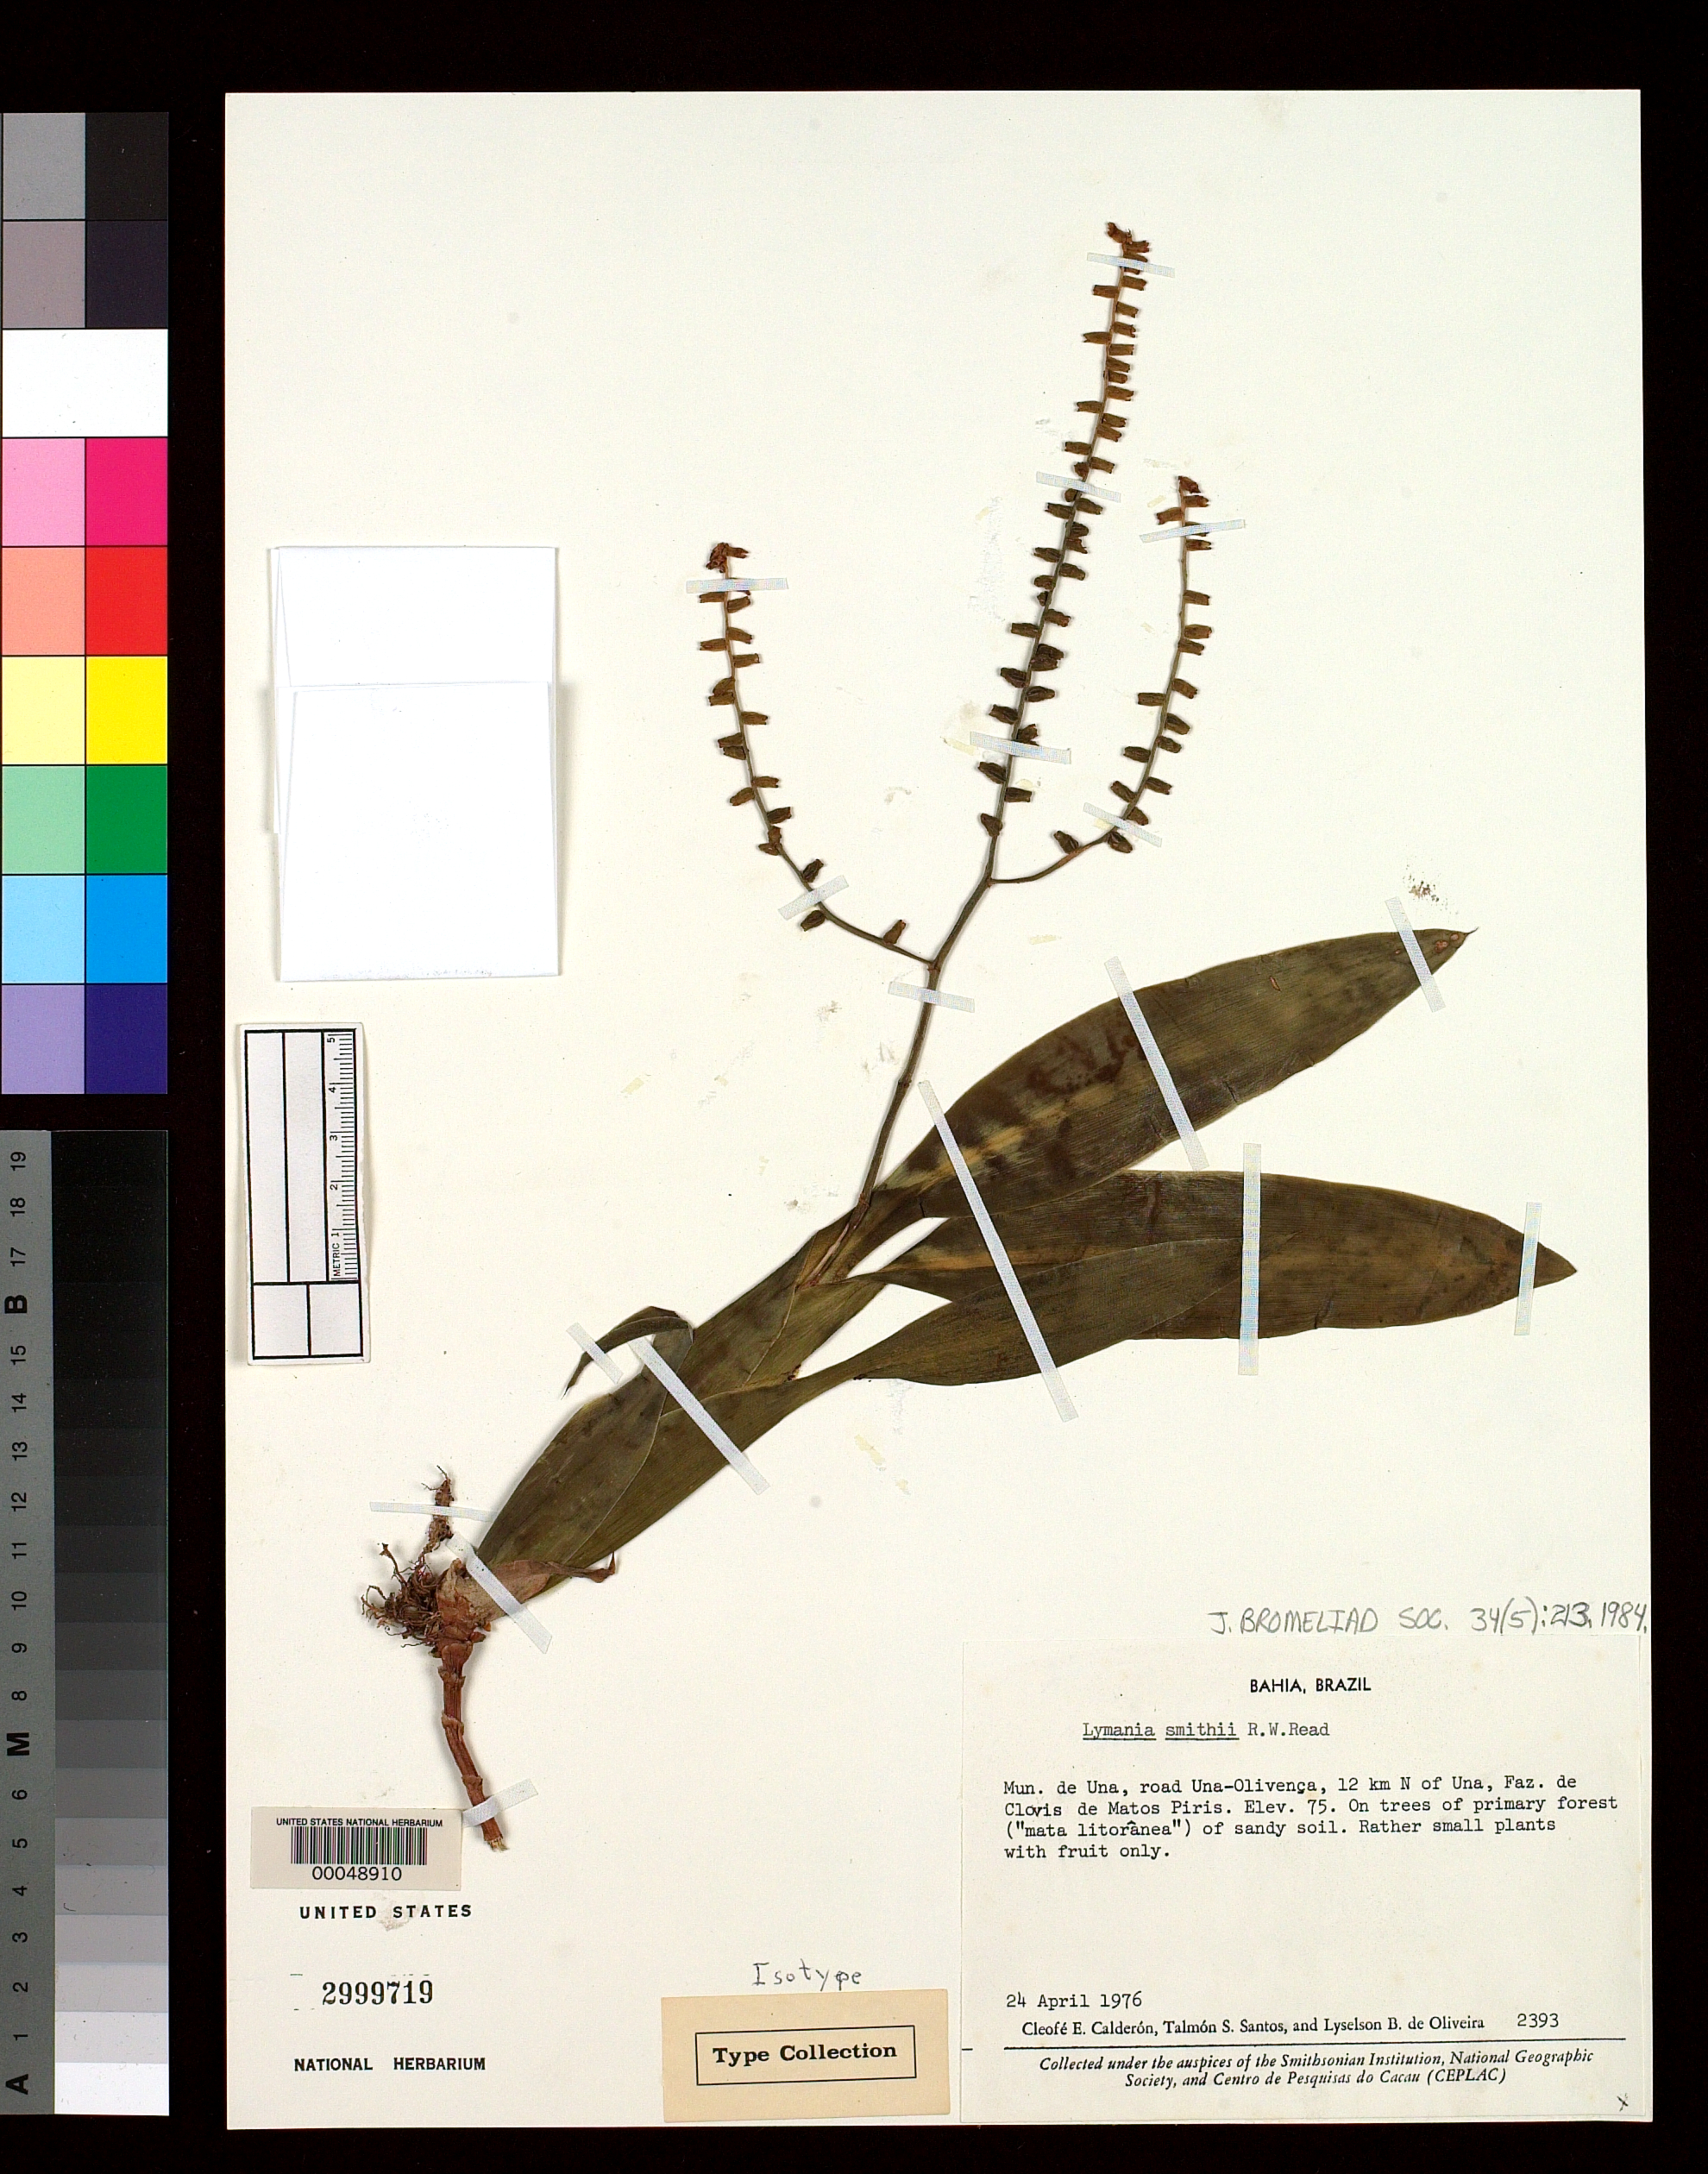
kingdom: Plantae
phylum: Tracheophyta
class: Liliopsida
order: Poales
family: Bromeliaceae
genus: Lymania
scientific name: Lymania smithii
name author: Read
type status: Isotype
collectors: C. E. Calderón, T. S. Santos & L. Oliveira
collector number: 2393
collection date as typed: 24 Apr 1976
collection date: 1976-04-24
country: Brazil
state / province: Bahia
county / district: Una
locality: Road Una-Olivenca, 12 km N of Una, Faz. de Clovis de Matos Piris.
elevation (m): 75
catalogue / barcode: US 2999719